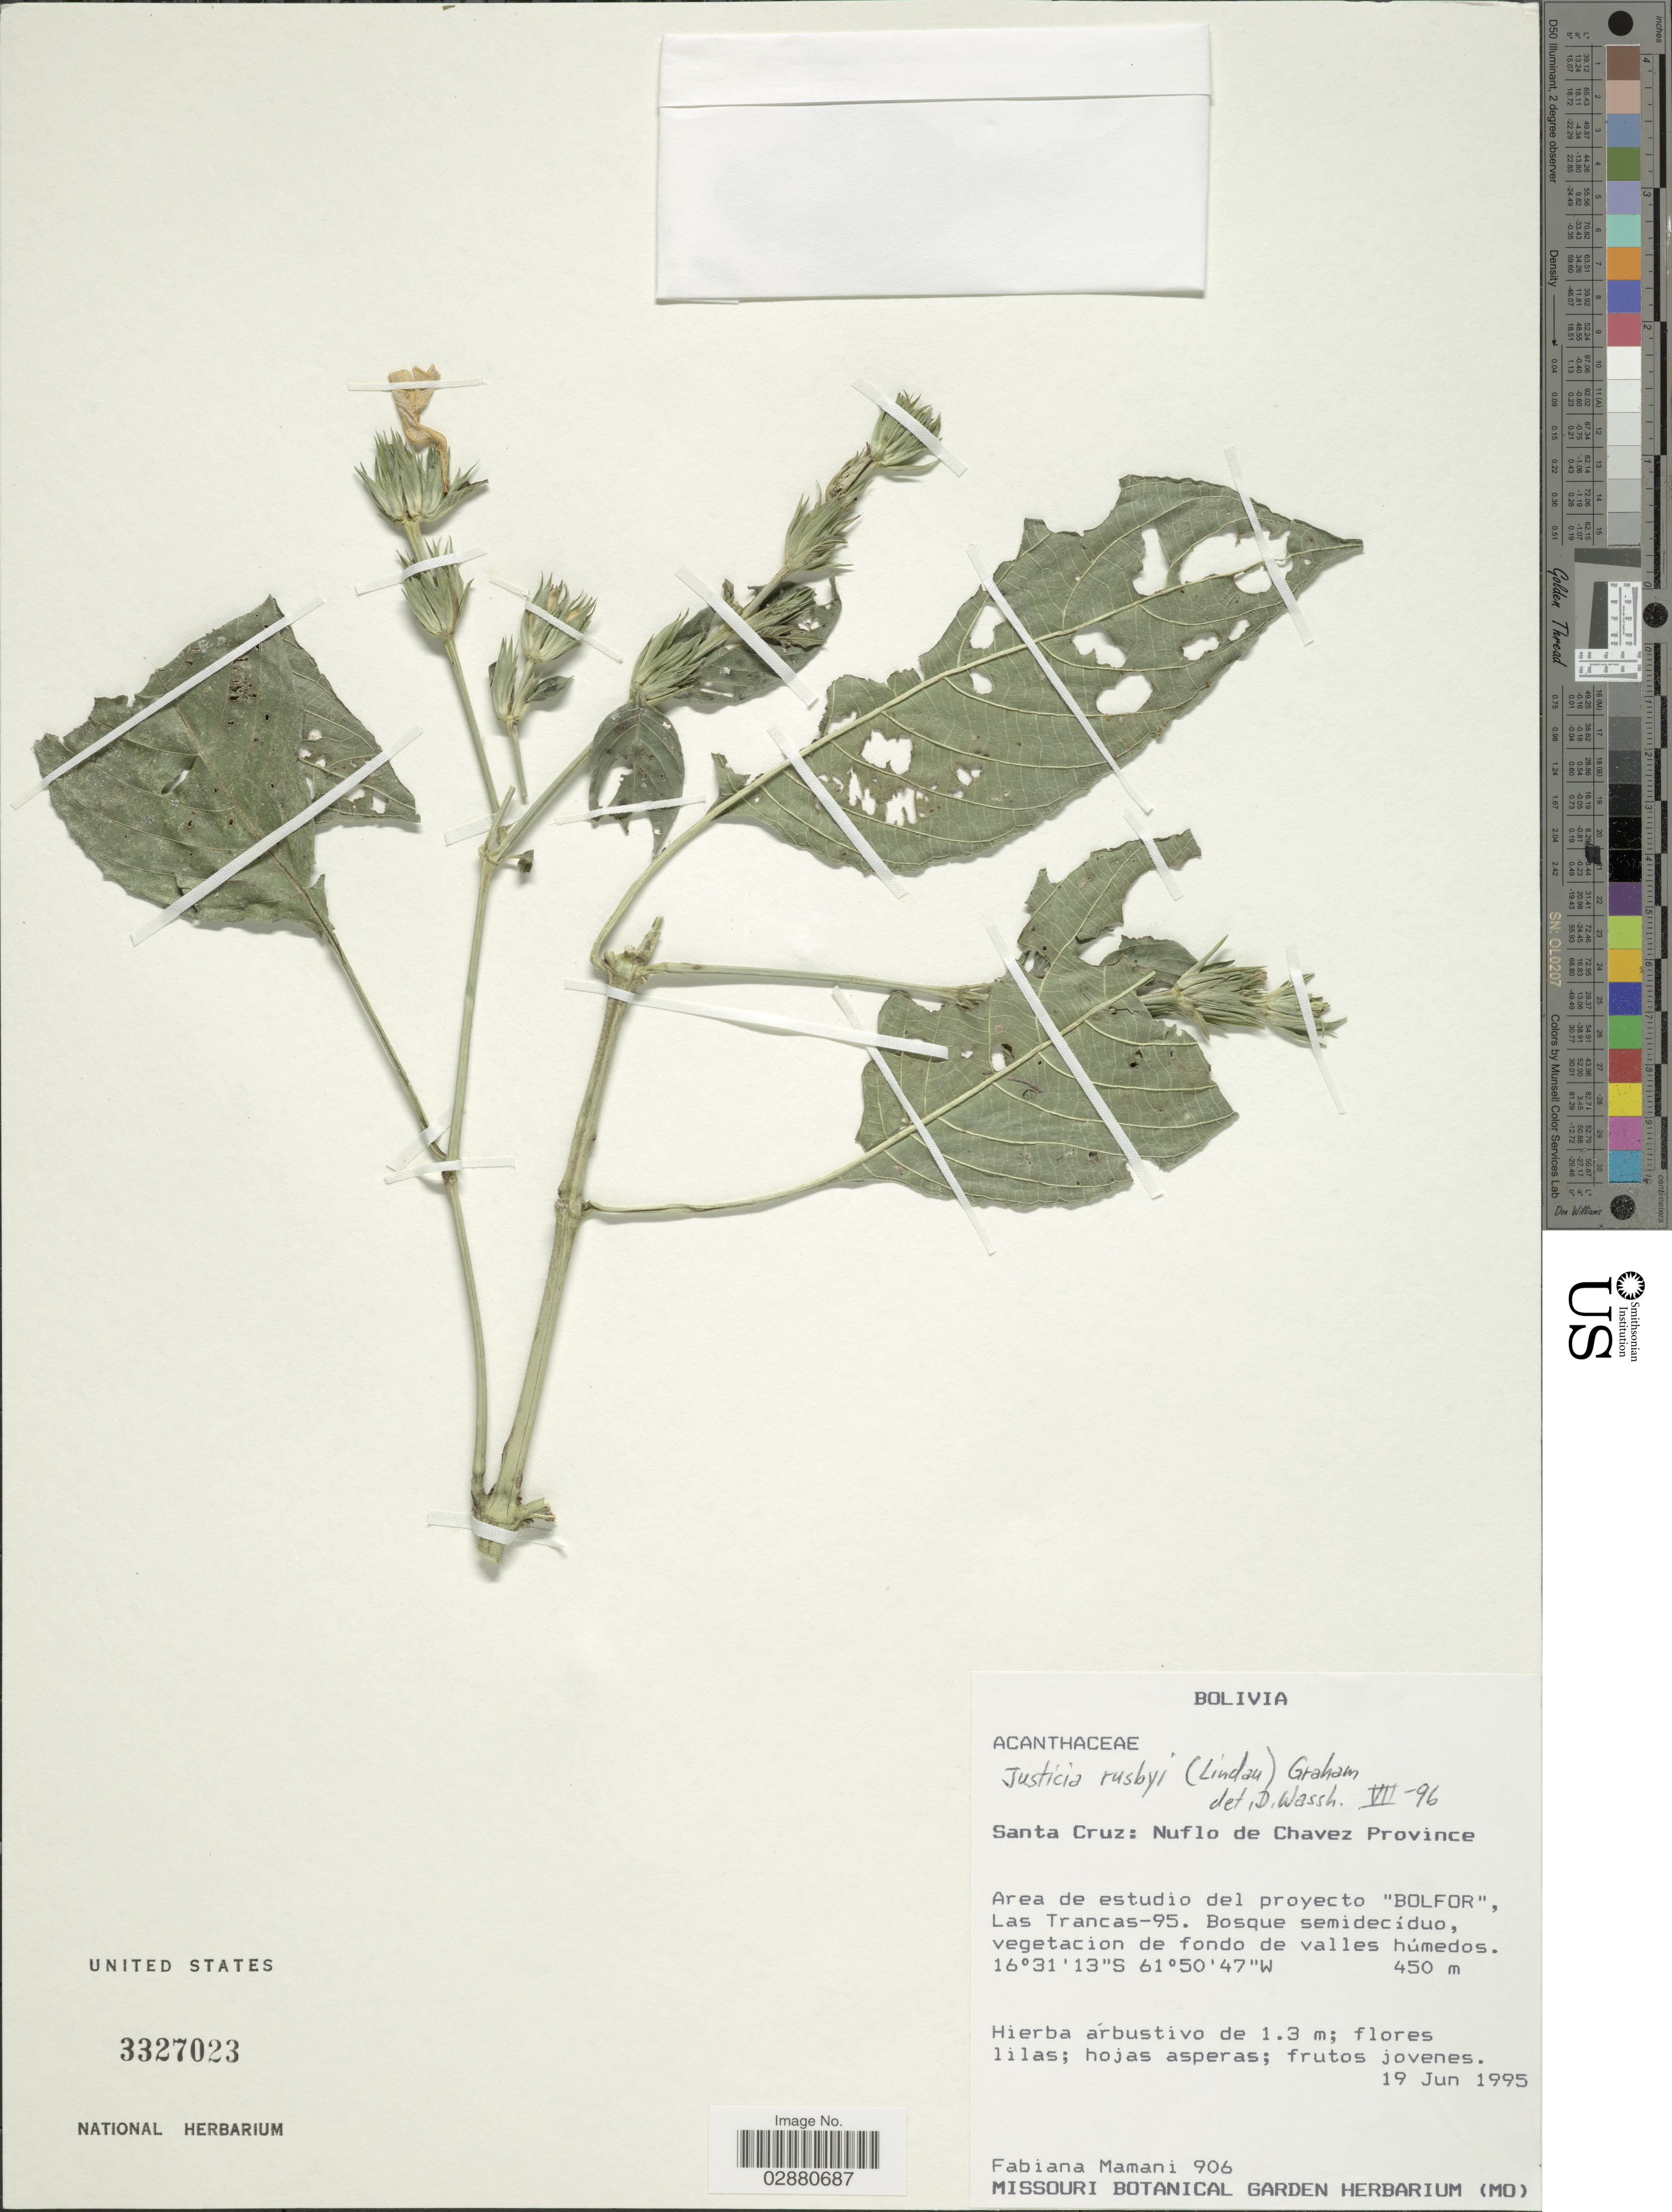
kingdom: Plantae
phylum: Tracheophyta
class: Magnoliopsida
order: Lamiales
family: Acanthaceae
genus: Justicia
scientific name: Justicia rusbyi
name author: (Lindau) V.A.W. Graham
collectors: F. Mamani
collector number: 906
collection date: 1995-06-19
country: Bolivia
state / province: Santa Cruz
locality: Nuflo de Chavez Province. Area de estudio del proyecto "BOLFOR", Las Trancas-95.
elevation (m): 450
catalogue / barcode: US 3327023